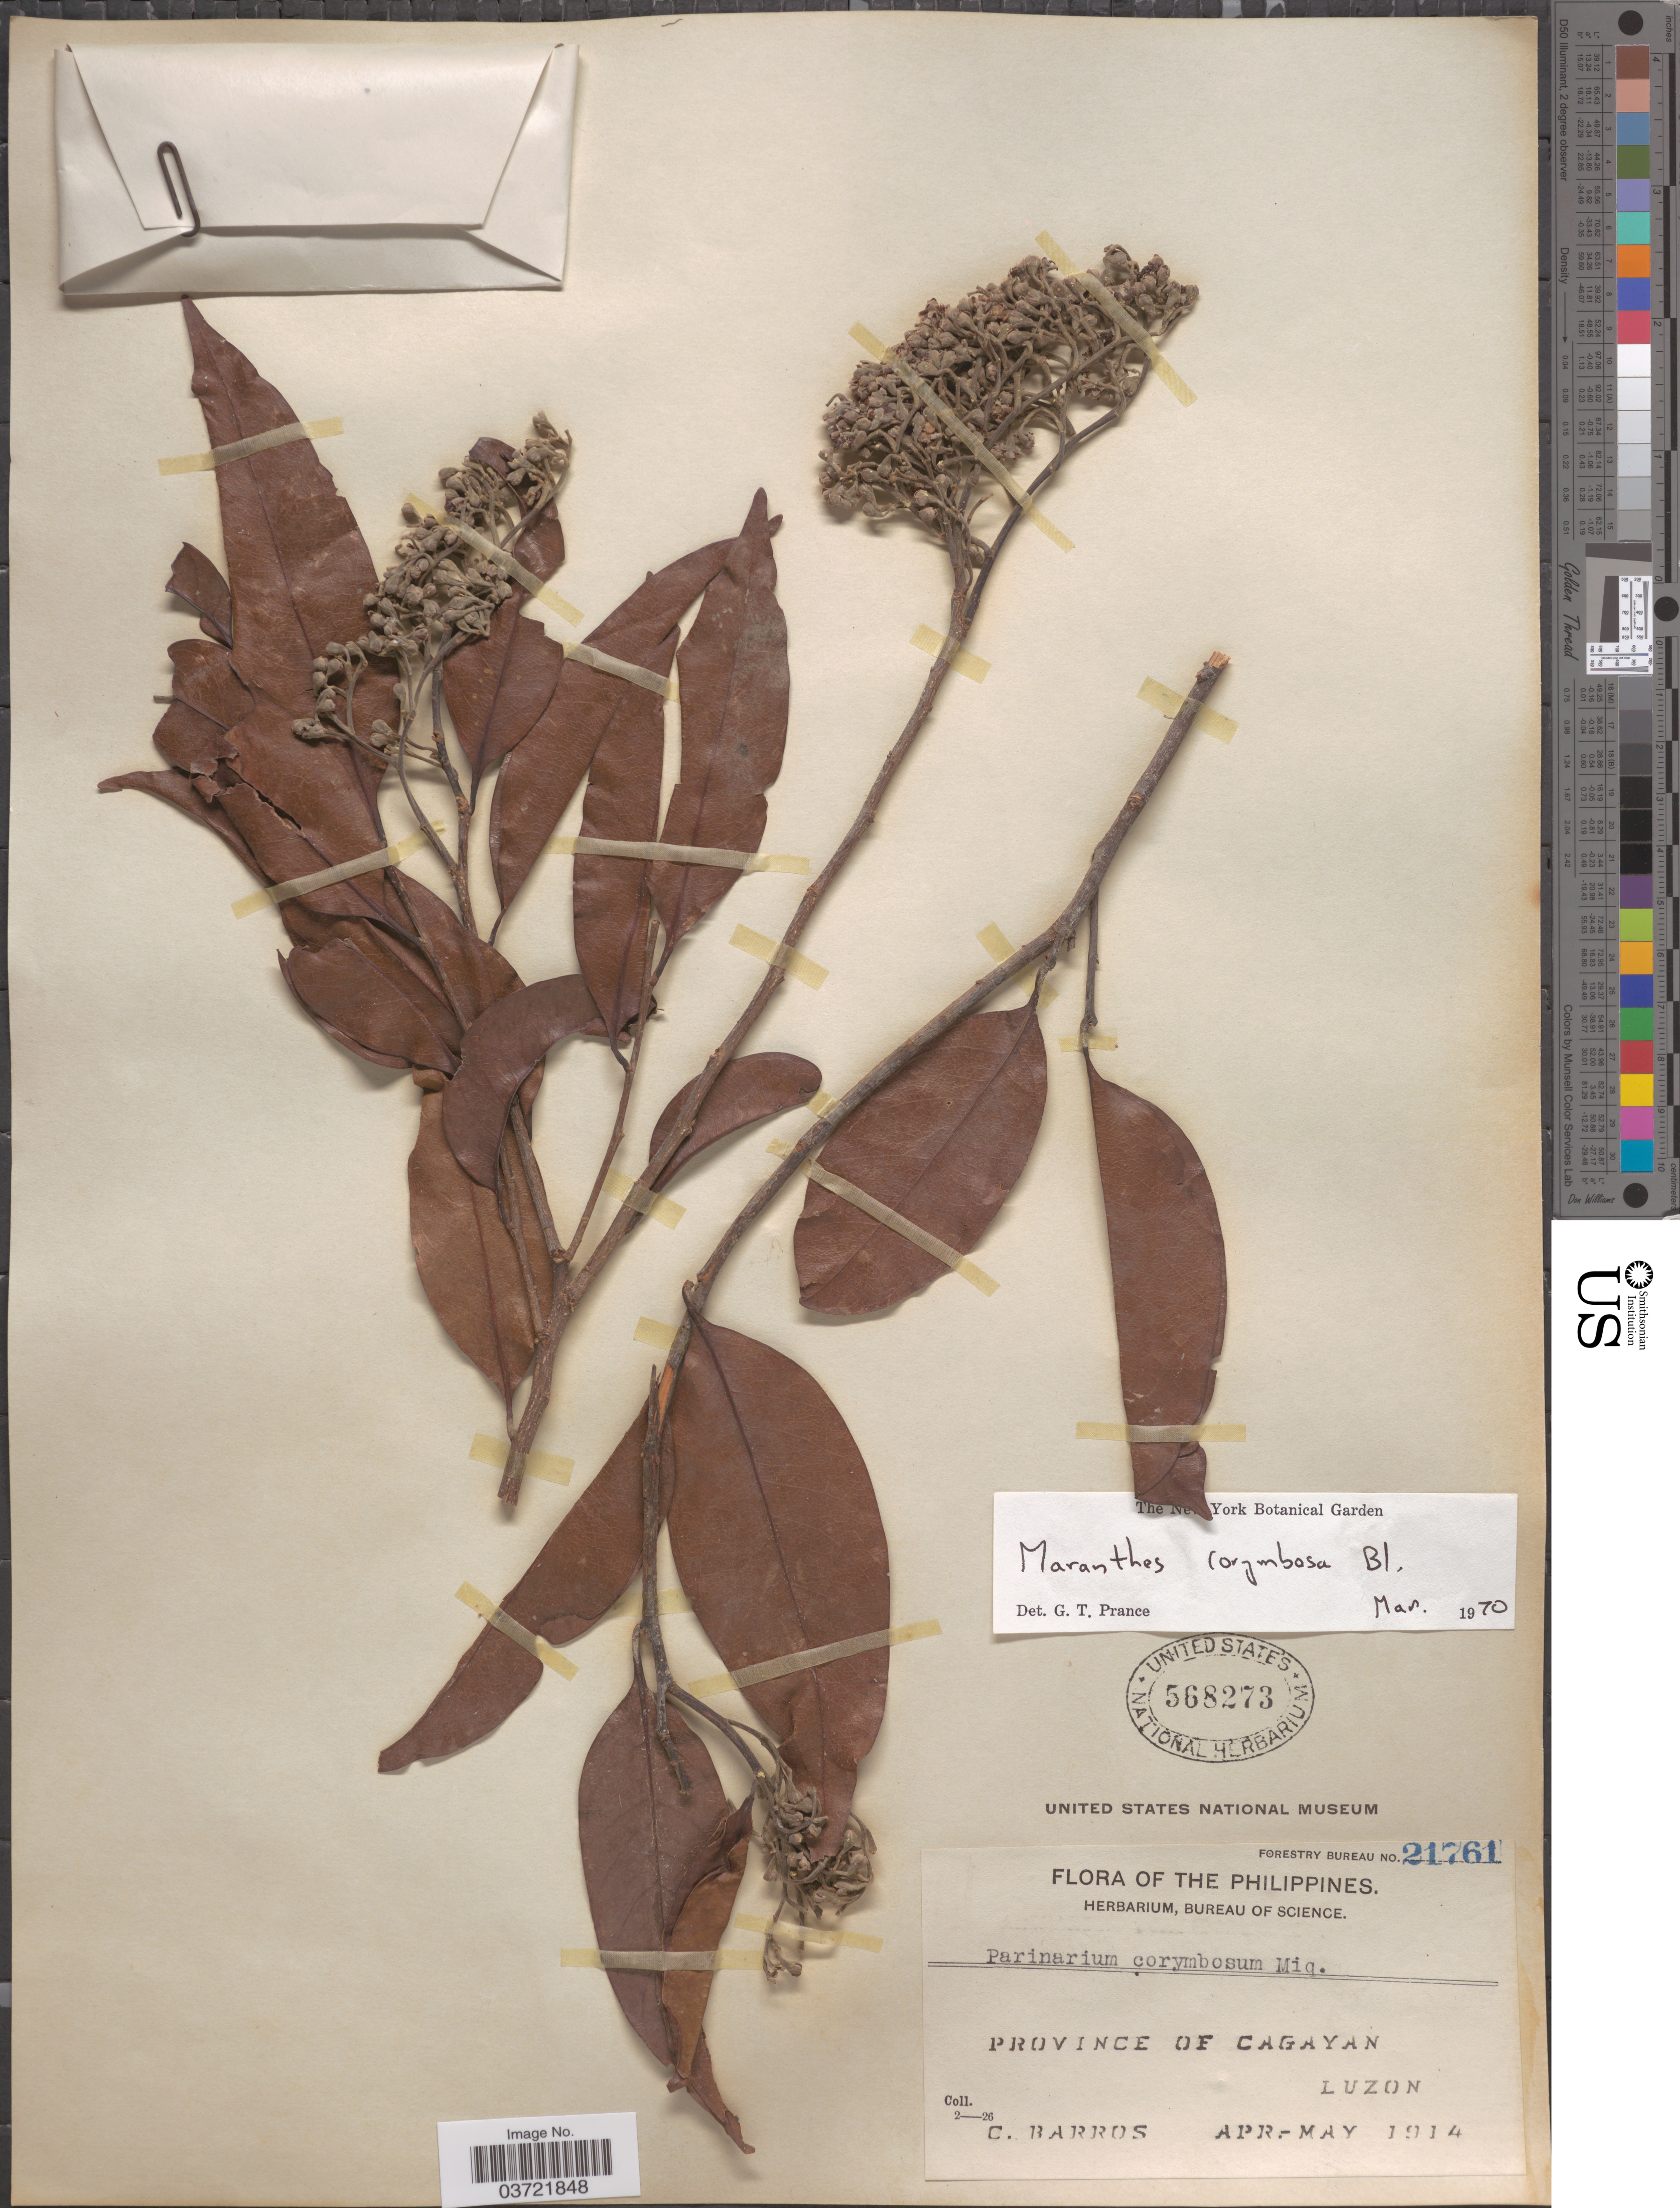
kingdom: Plantae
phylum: Tracheophyta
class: Magnoliopsida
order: Malpighiales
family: Chrysobalanaceae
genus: Maranthes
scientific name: Maranthes corymbosa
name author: Blume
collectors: C. Barros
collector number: Forestry Bureau 21761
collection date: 1914-04/1914-05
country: Philippines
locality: Province of Cagayan. Luzon.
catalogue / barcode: US 568273